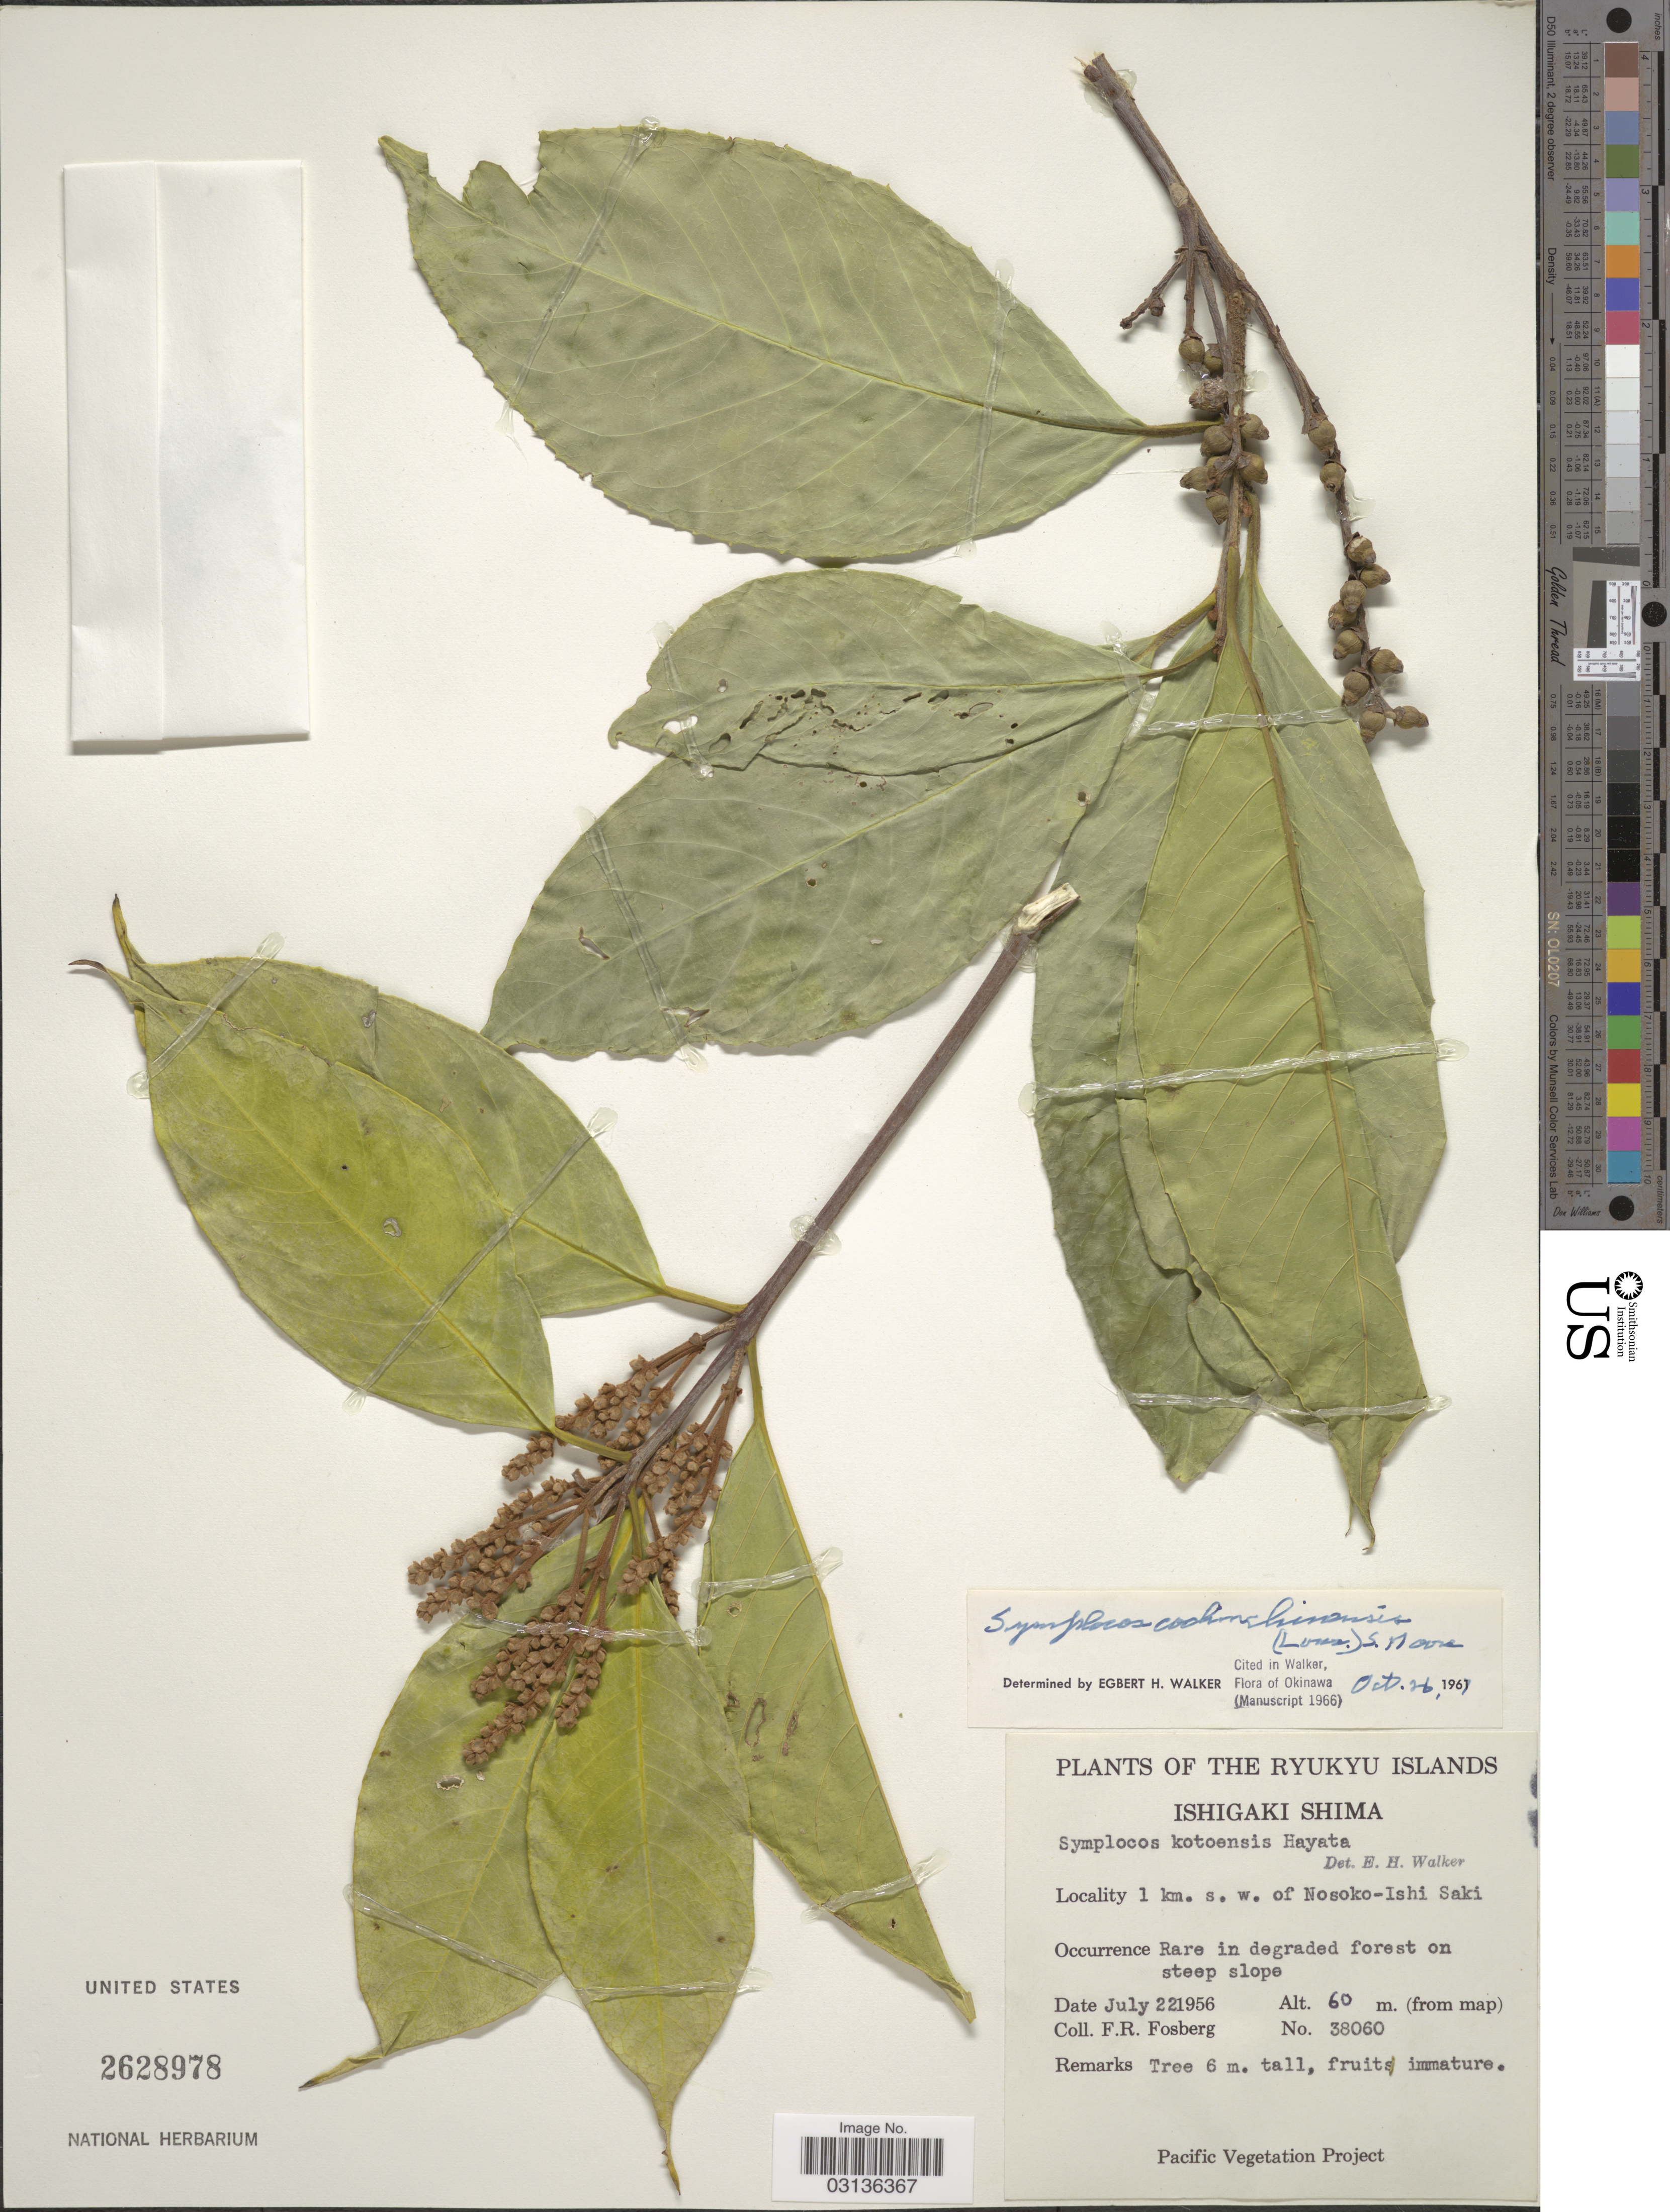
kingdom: Plantae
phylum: Tracheophyta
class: Magnoliopsida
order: Ericales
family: Symplocaceae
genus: Symplocos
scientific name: Symplocos cochinchinensis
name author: (Lour.) S. Moore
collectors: F. R. Fosberg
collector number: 38060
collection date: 1956-07-22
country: Japan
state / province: Okinawa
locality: The Ryukyu Islands. Ishigaki Shima. 1 km. s. w. of Nosoko-Ishi Saki.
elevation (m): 60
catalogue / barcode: US 2628978